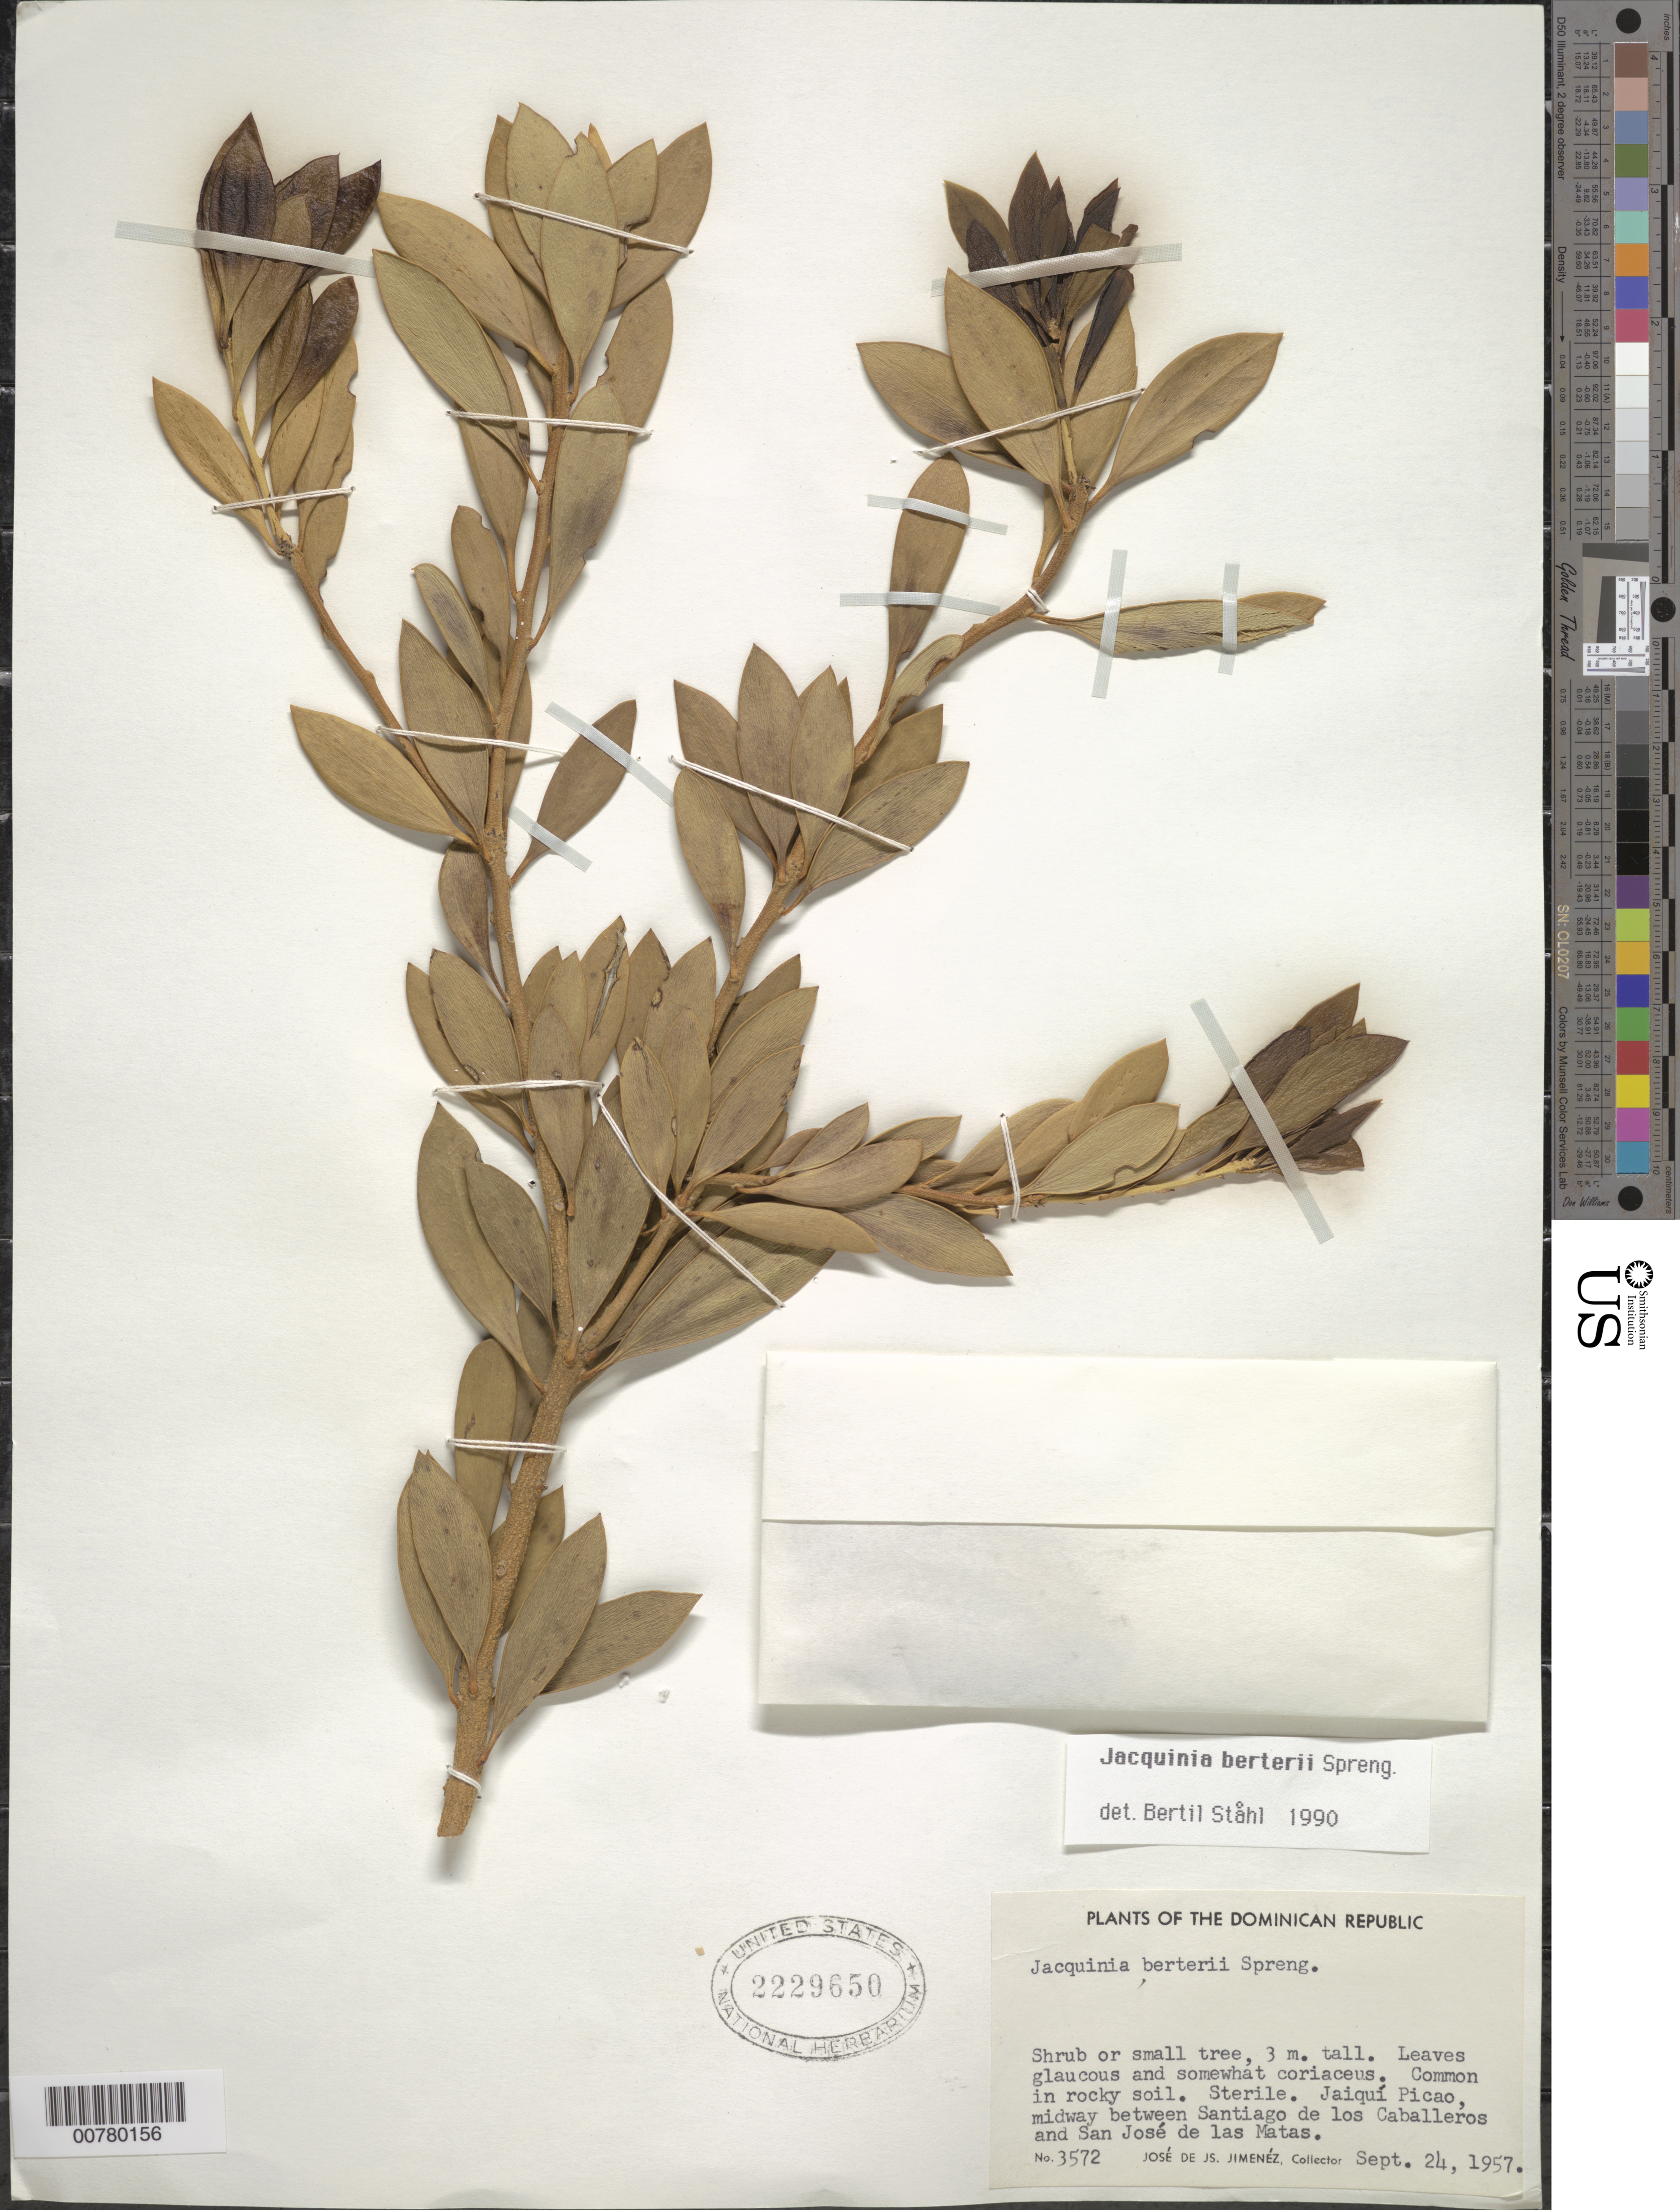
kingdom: Plantae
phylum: Tracheophyta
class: Magnoliopsida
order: Ericales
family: Primulaceae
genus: Jacquinia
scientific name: Jacquinia berteroi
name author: Spreng.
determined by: Ståhl, B.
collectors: J. J. Jiménez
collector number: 3572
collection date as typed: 24 Sep 1957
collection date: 1957-09-24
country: Dominican Republic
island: Hispaniola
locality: Jaiquí Picao, midway between Santiago de los Caballeros and San José de las Matas.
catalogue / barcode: US 2229650